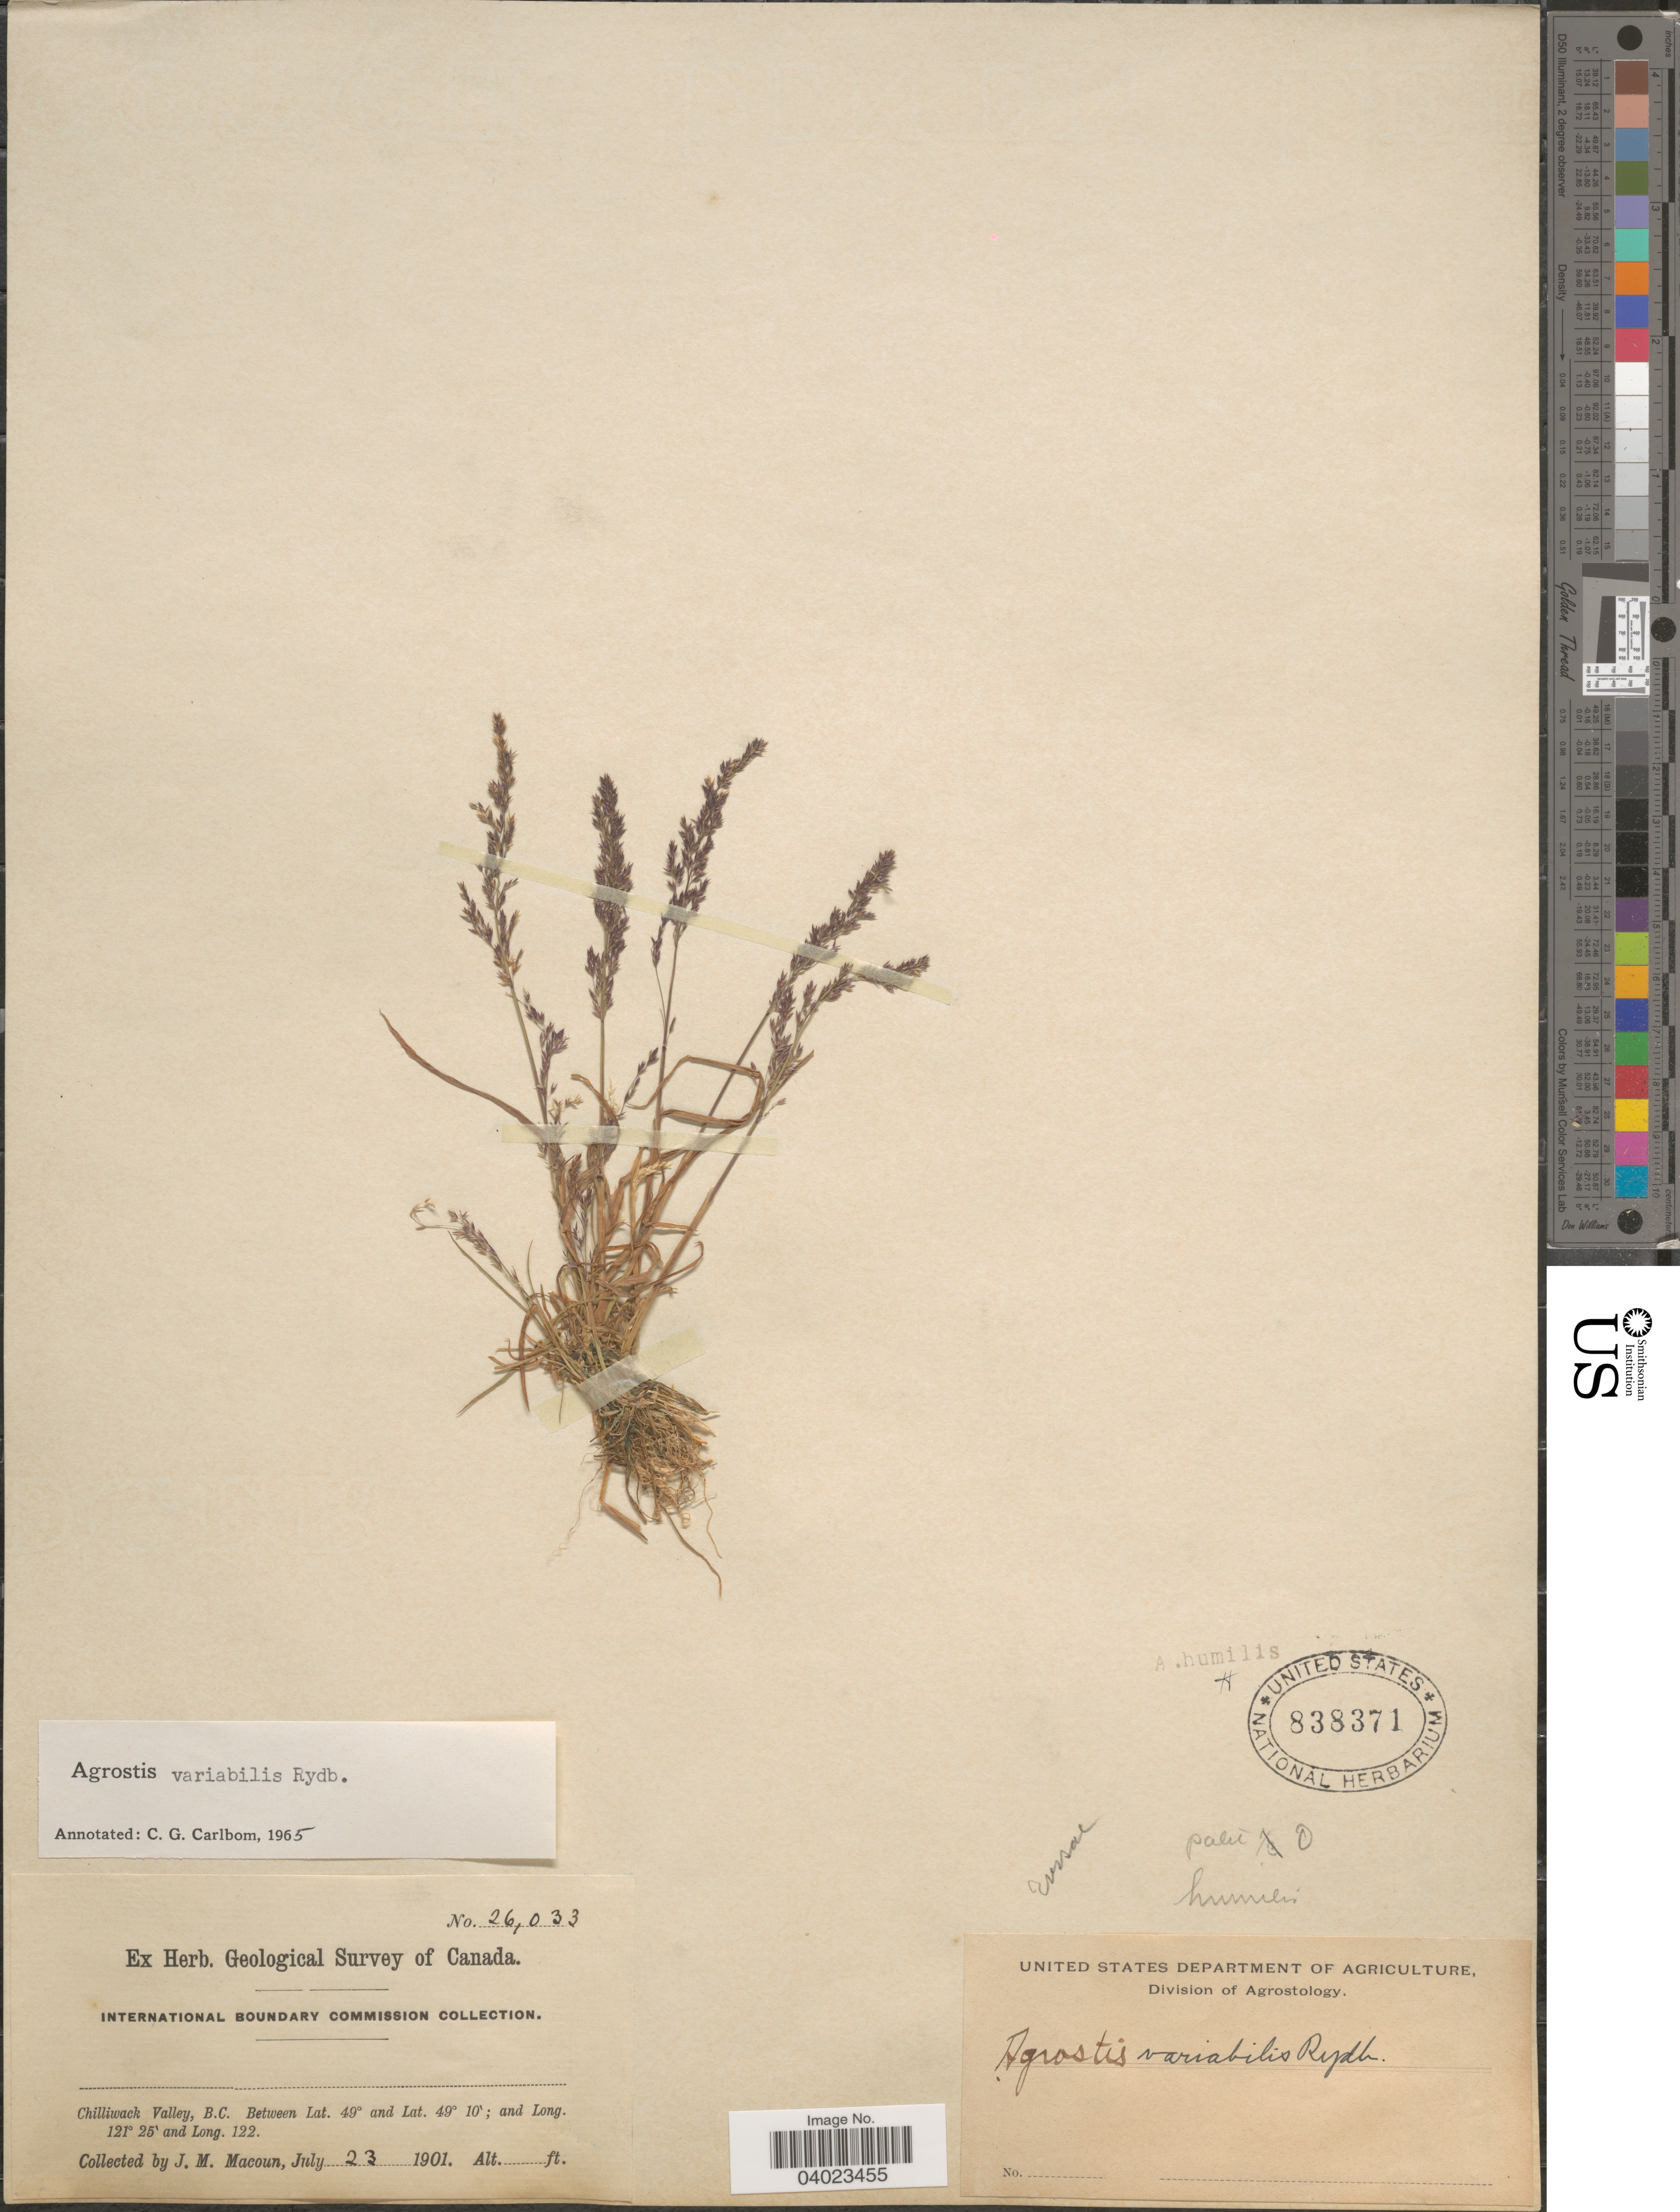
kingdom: Plantae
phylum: Tracheophyta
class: Liliopsida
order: Poales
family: Poaceae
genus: Agrostis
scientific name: Agrostis variabilis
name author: Rydb.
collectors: J. M. Macoun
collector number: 26033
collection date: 1901-07-23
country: Canada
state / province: British Columbia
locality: Chilliwack Valley.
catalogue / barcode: US 838371